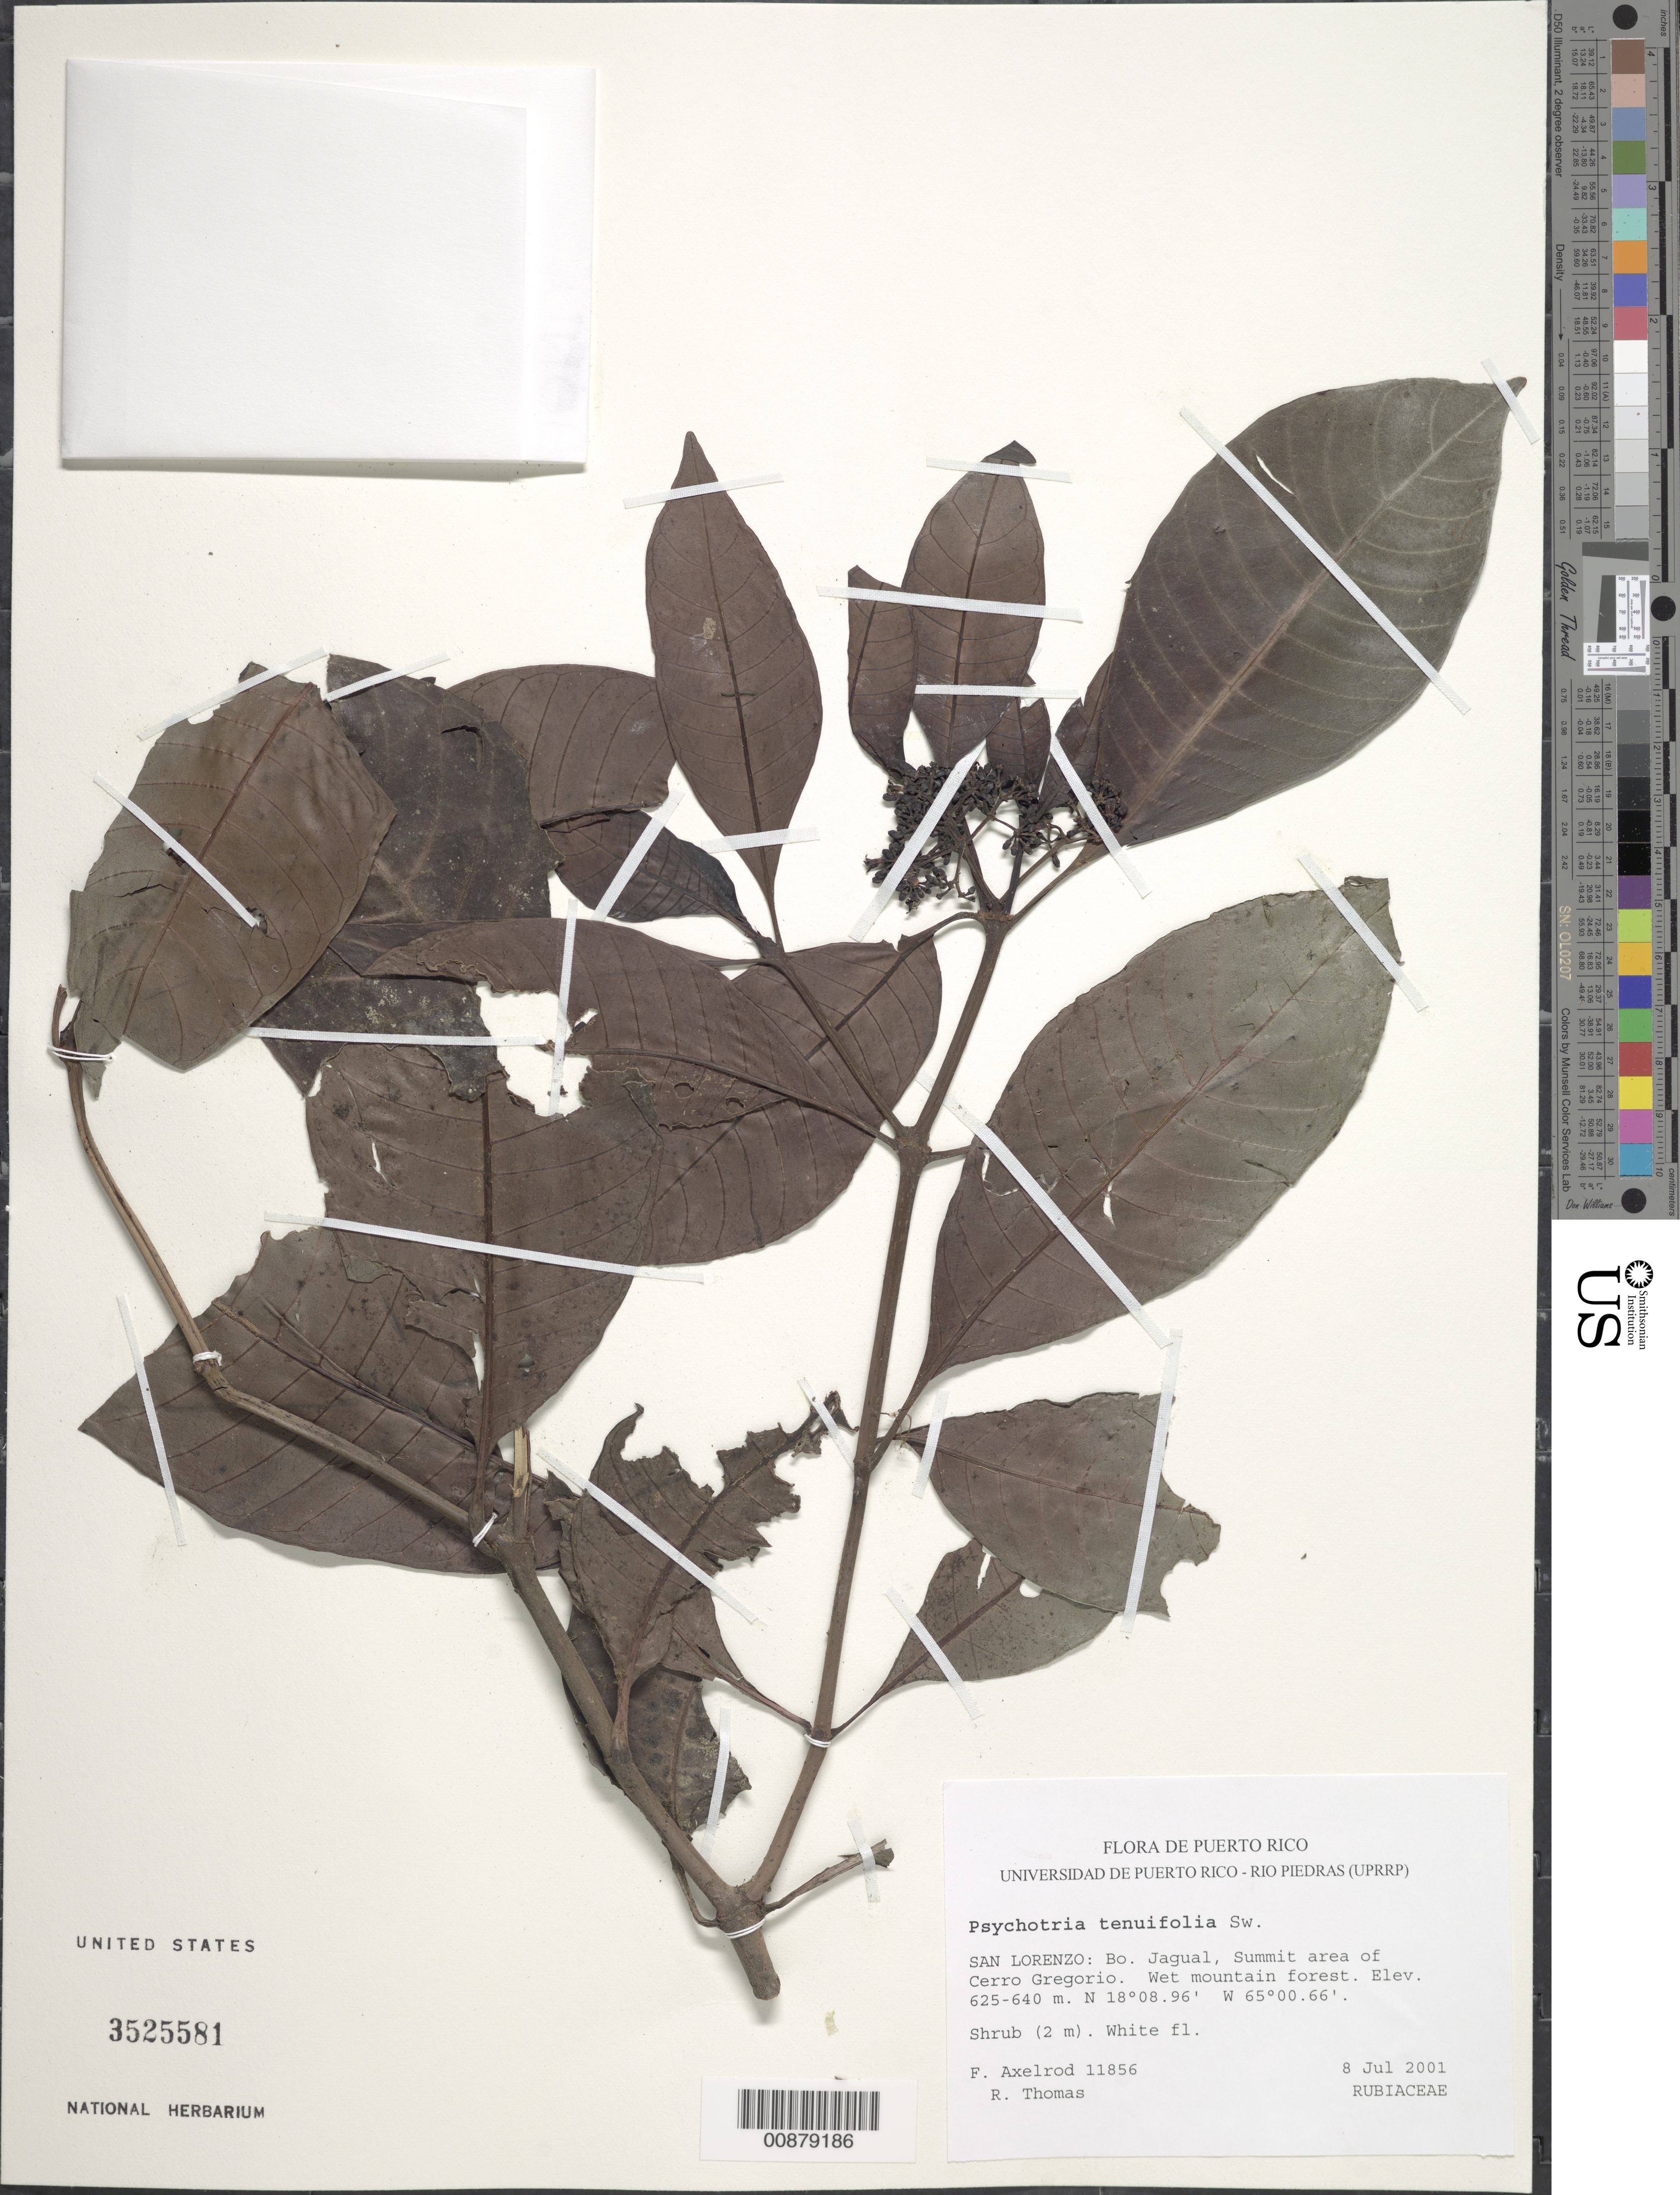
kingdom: Plantae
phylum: Tracheophyta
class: Magnoliopsida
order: Gentianales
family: Rubiaceae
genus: Psychotria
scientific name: Psychotria tenuifolia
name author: Sw.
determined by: Axelrod, F. S.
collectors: F. S. Axelrod & R. Thomas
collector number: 11856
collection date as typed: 08 Jul 2001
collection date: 2001-07-08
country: Puerto Rico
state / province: San Lorenzo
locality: Bo. Jagual, summit area of Cerro Gregorio.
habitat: Wet mountain forest.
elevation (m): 625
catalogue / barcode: US 3525581